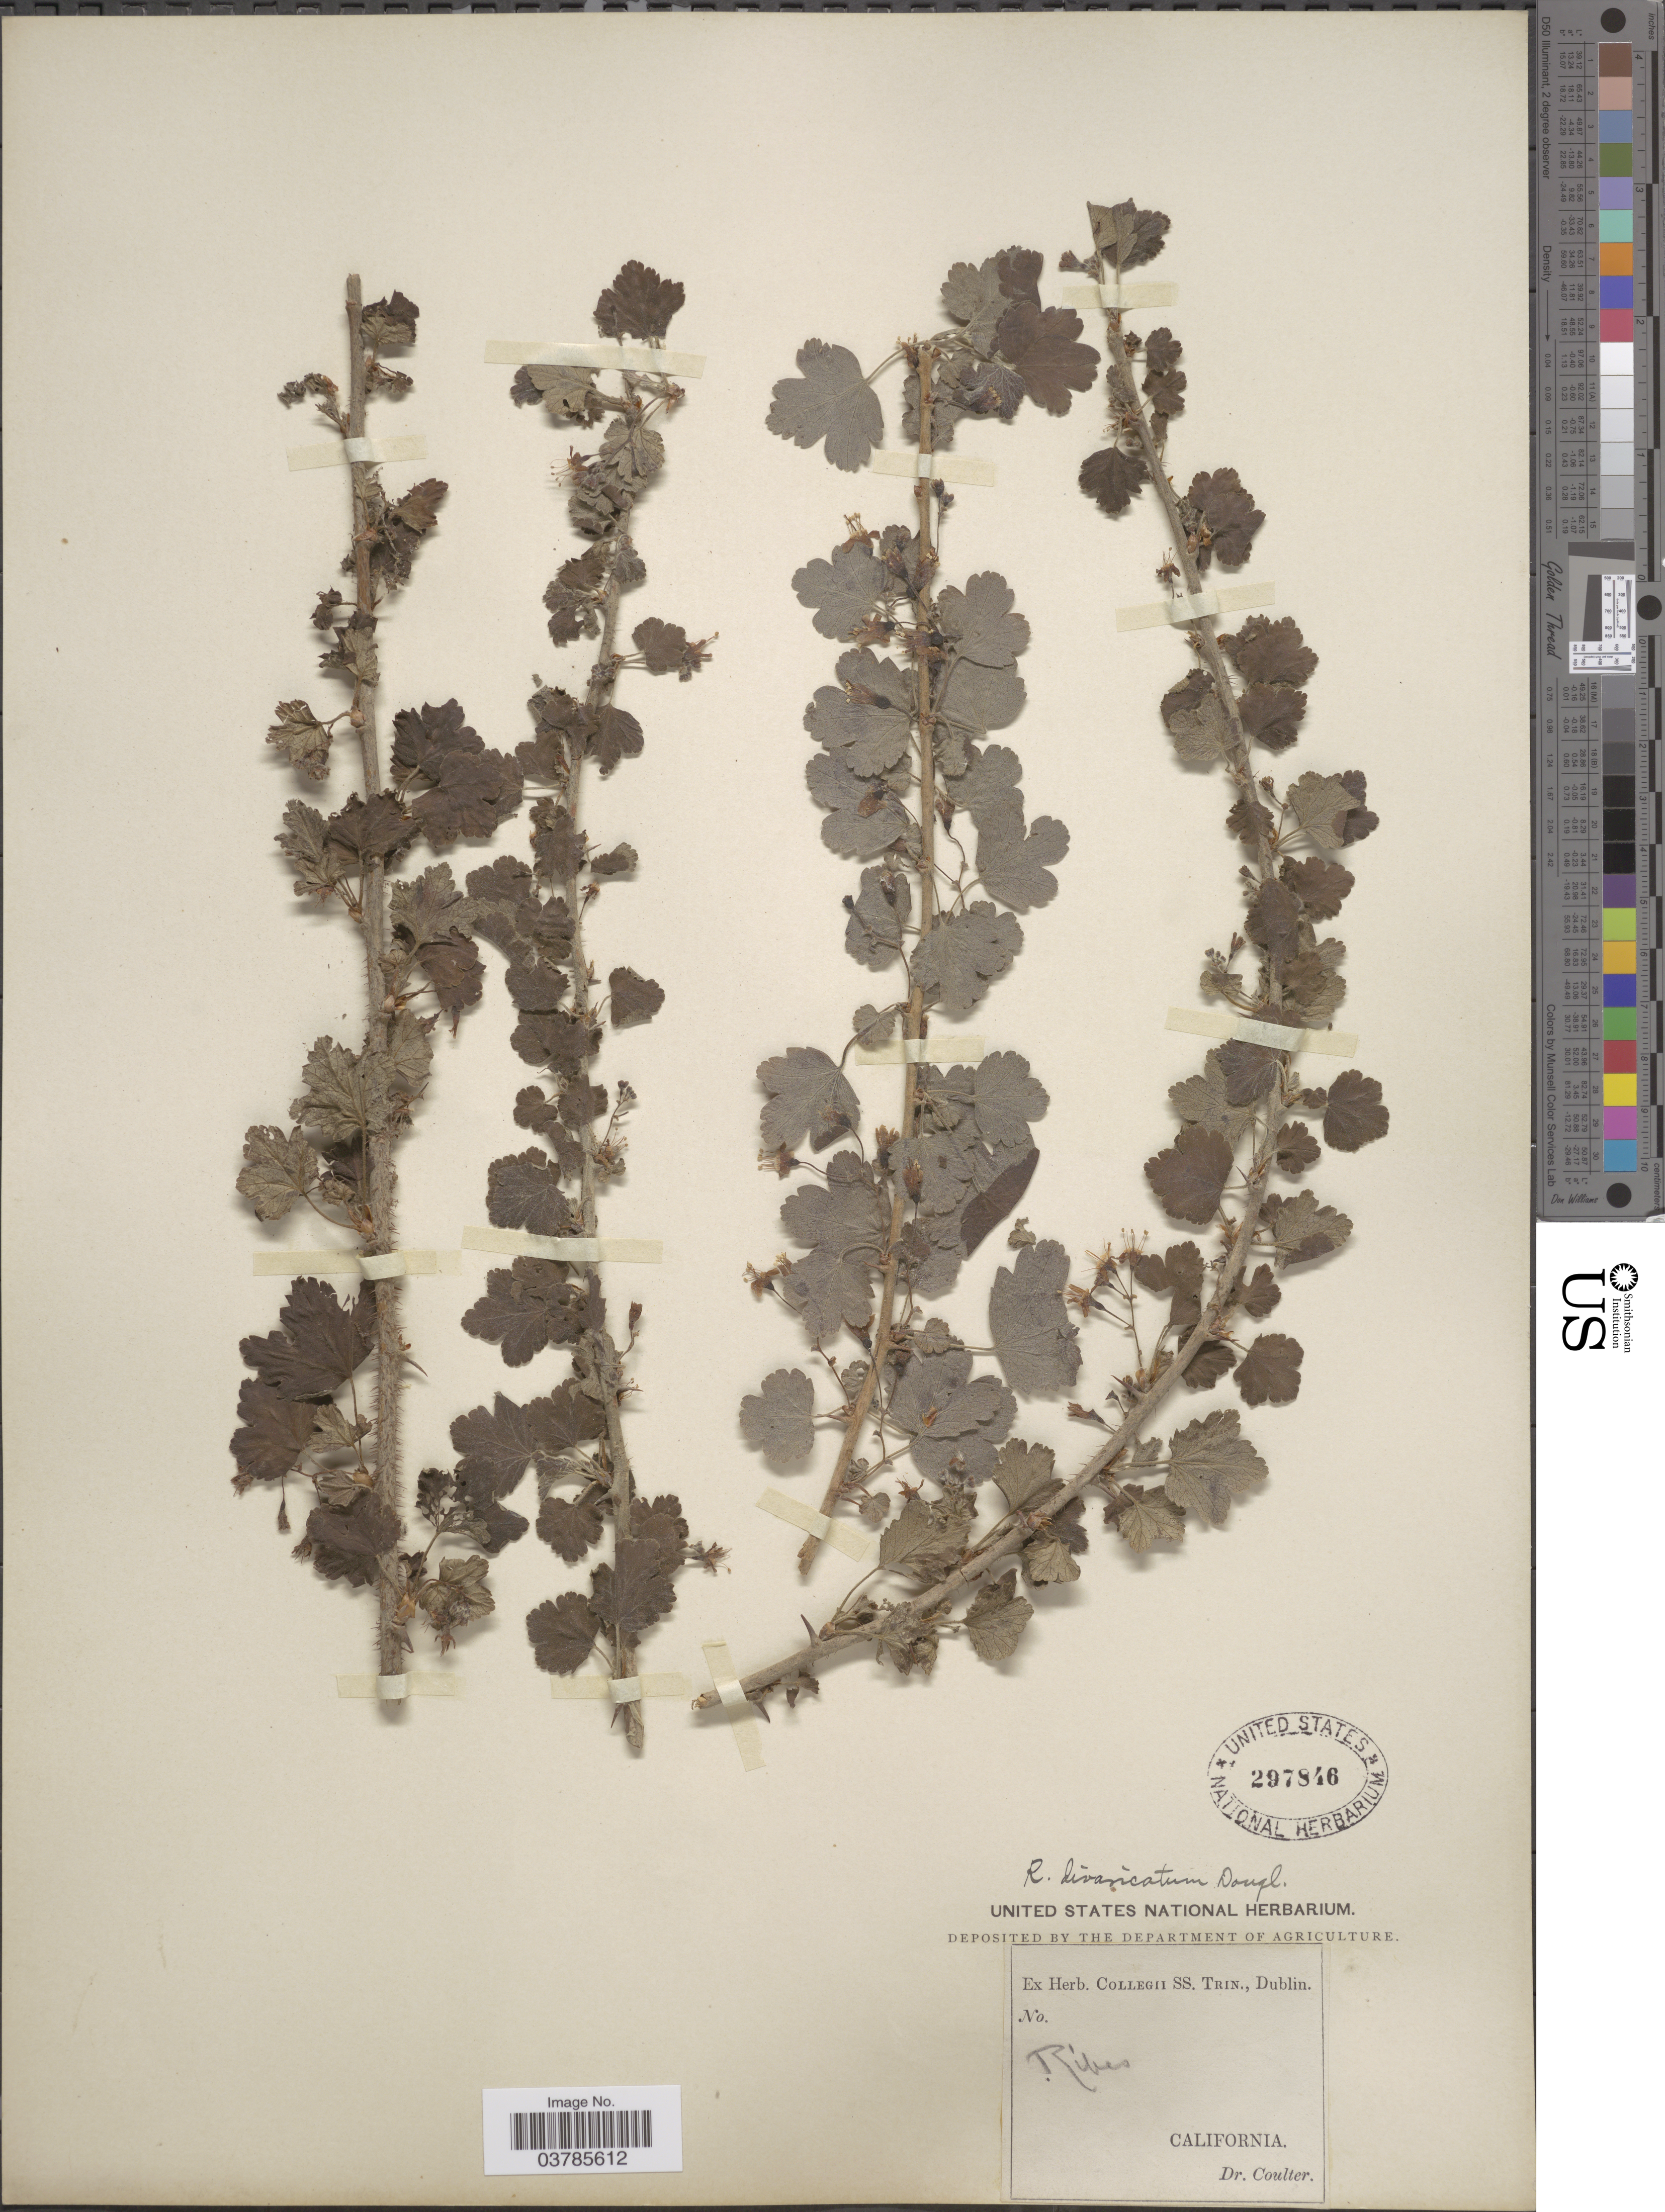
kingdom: Plantae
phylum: Tracheophyta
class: Magnoliopsida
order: Saxifragales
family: Grossulariaceae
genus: Ribes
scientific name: Ribes divaricatum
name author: Douglas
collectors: -- Coulter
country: United States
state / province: California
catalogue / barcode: US 297846